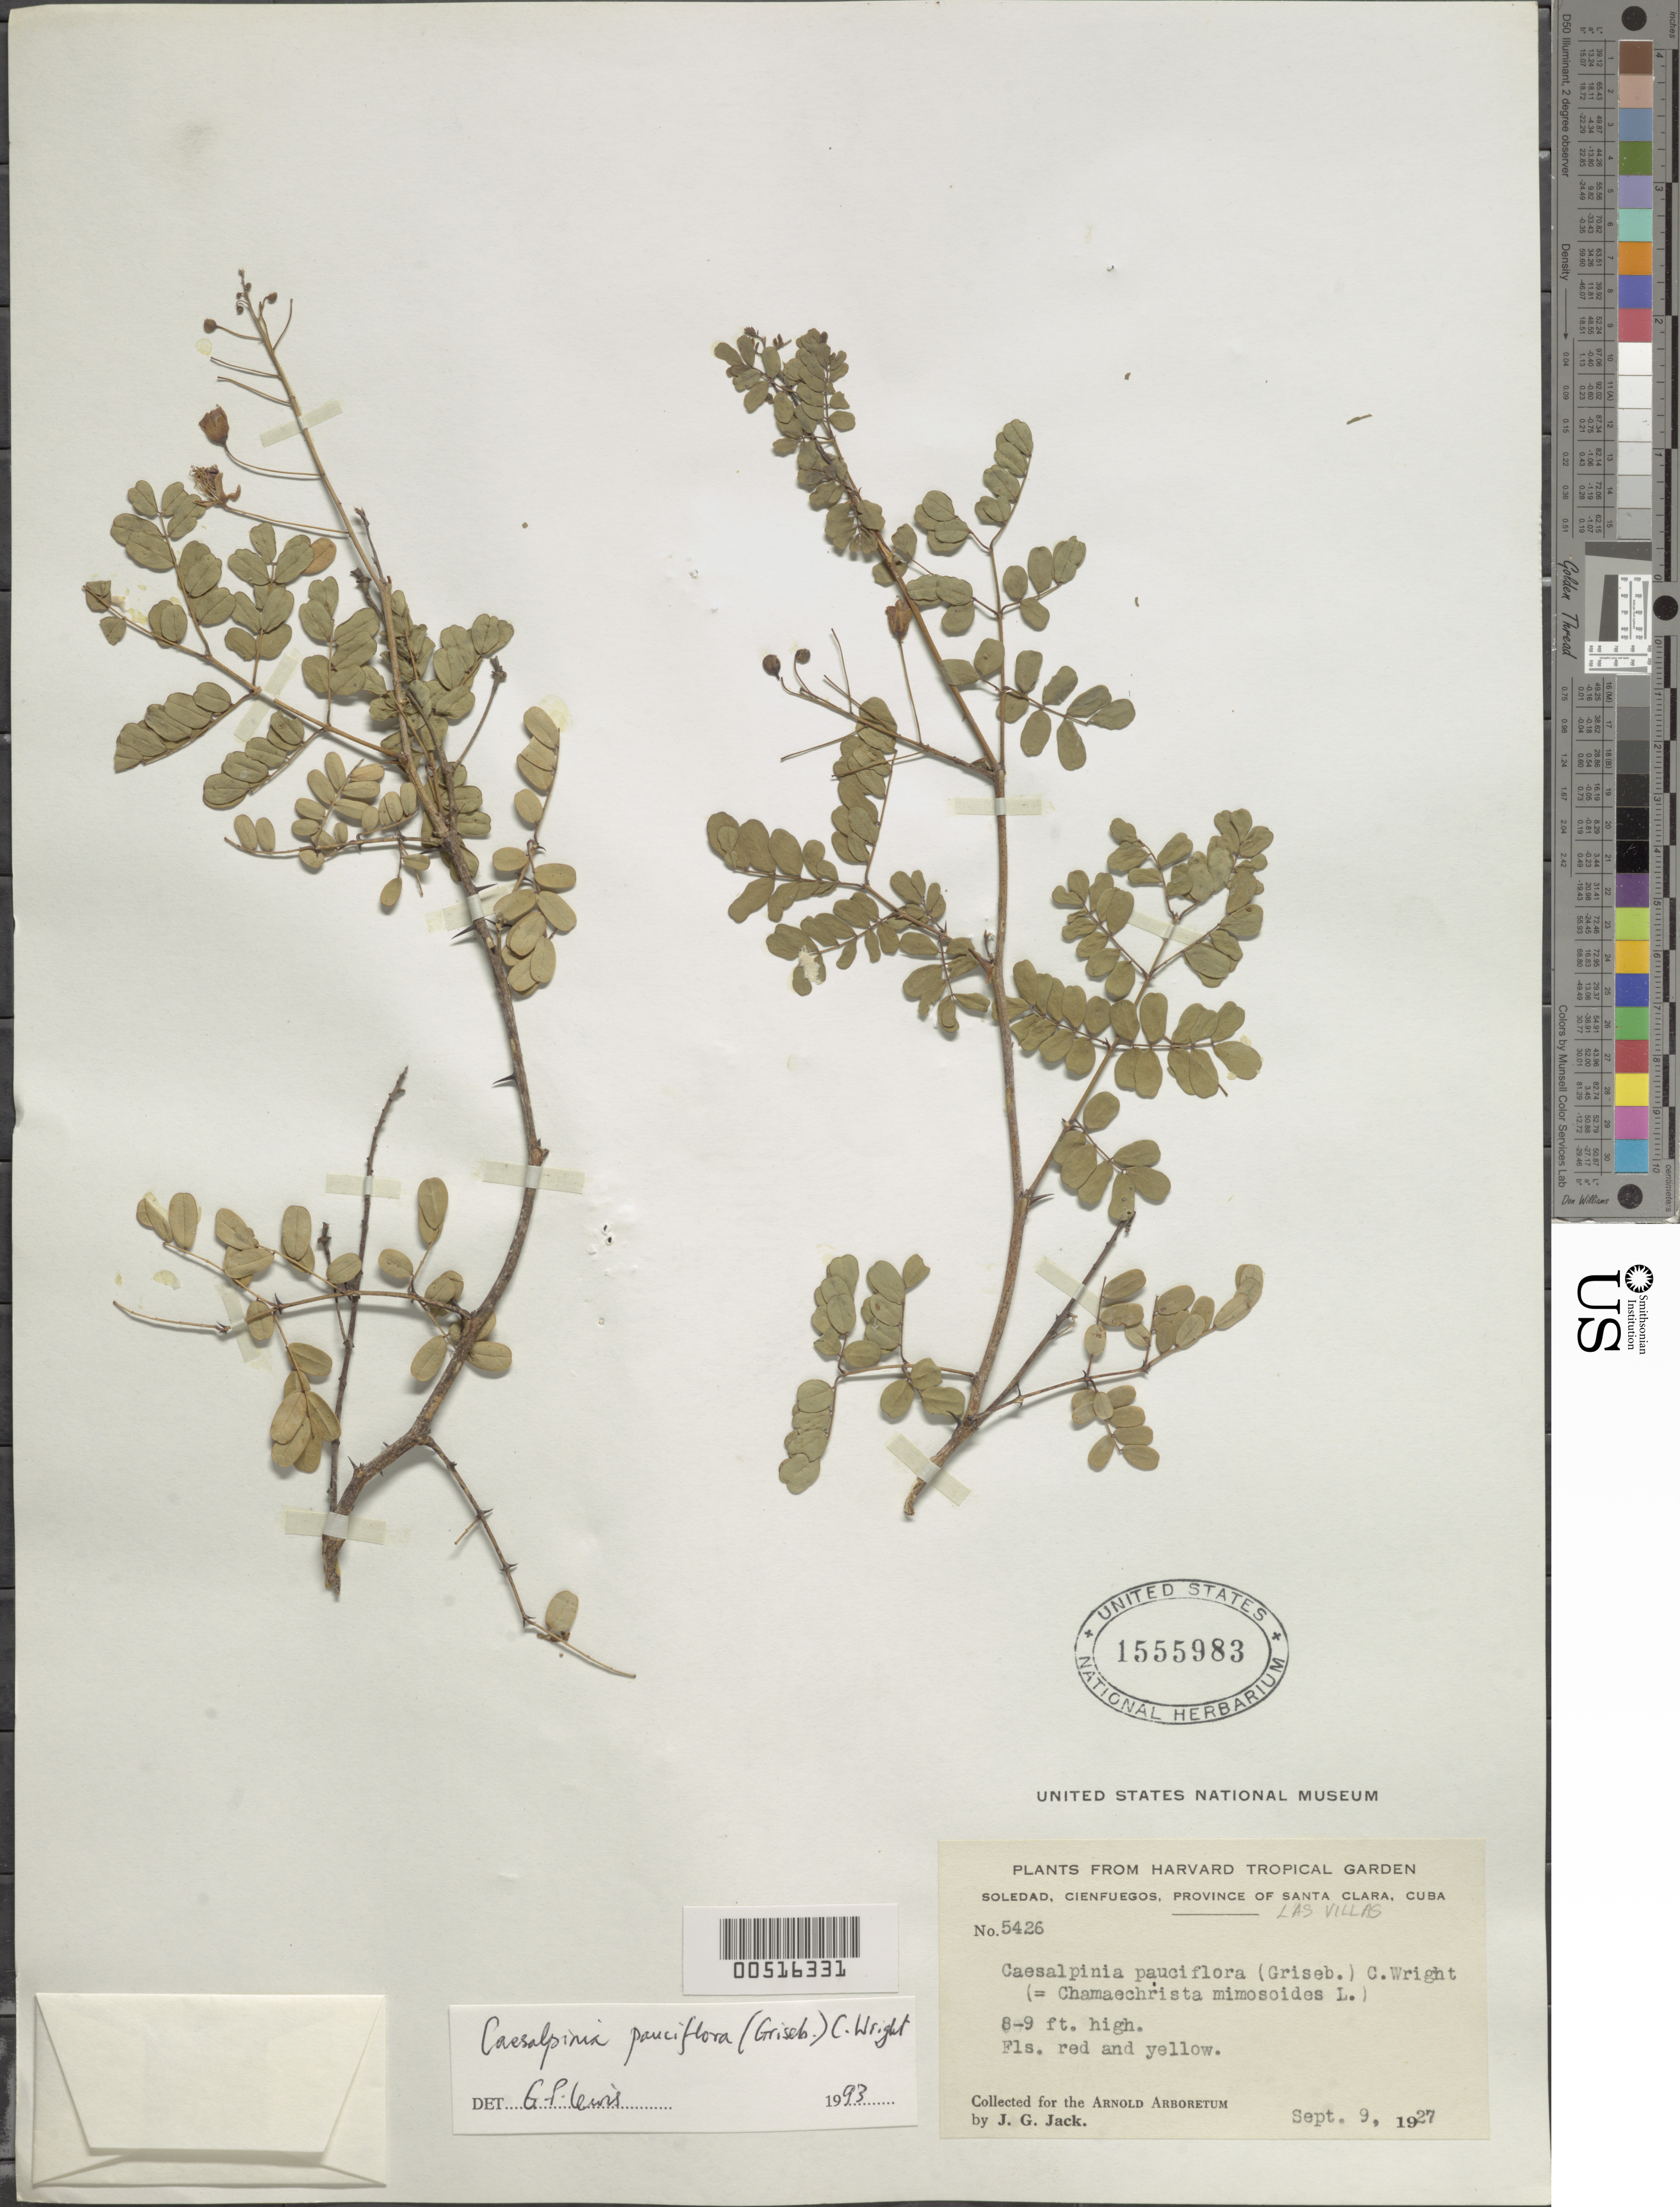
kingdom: Plantae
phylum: Tracheophyta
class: Magnoliopsida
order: Fabales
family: Fabaceae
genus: Denisophytum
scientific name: Denisophytum pauciflorum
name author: (Griseb.) Gagnon & G.P. Lewis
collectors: J. G. Jack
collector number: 5426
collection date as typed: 09 Sep 1927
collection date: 1927-09-09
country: Cuba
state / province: Las Villas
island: Greater Antilles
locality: Santa clara, soledad, cienfuegos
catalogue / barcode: US 1555983